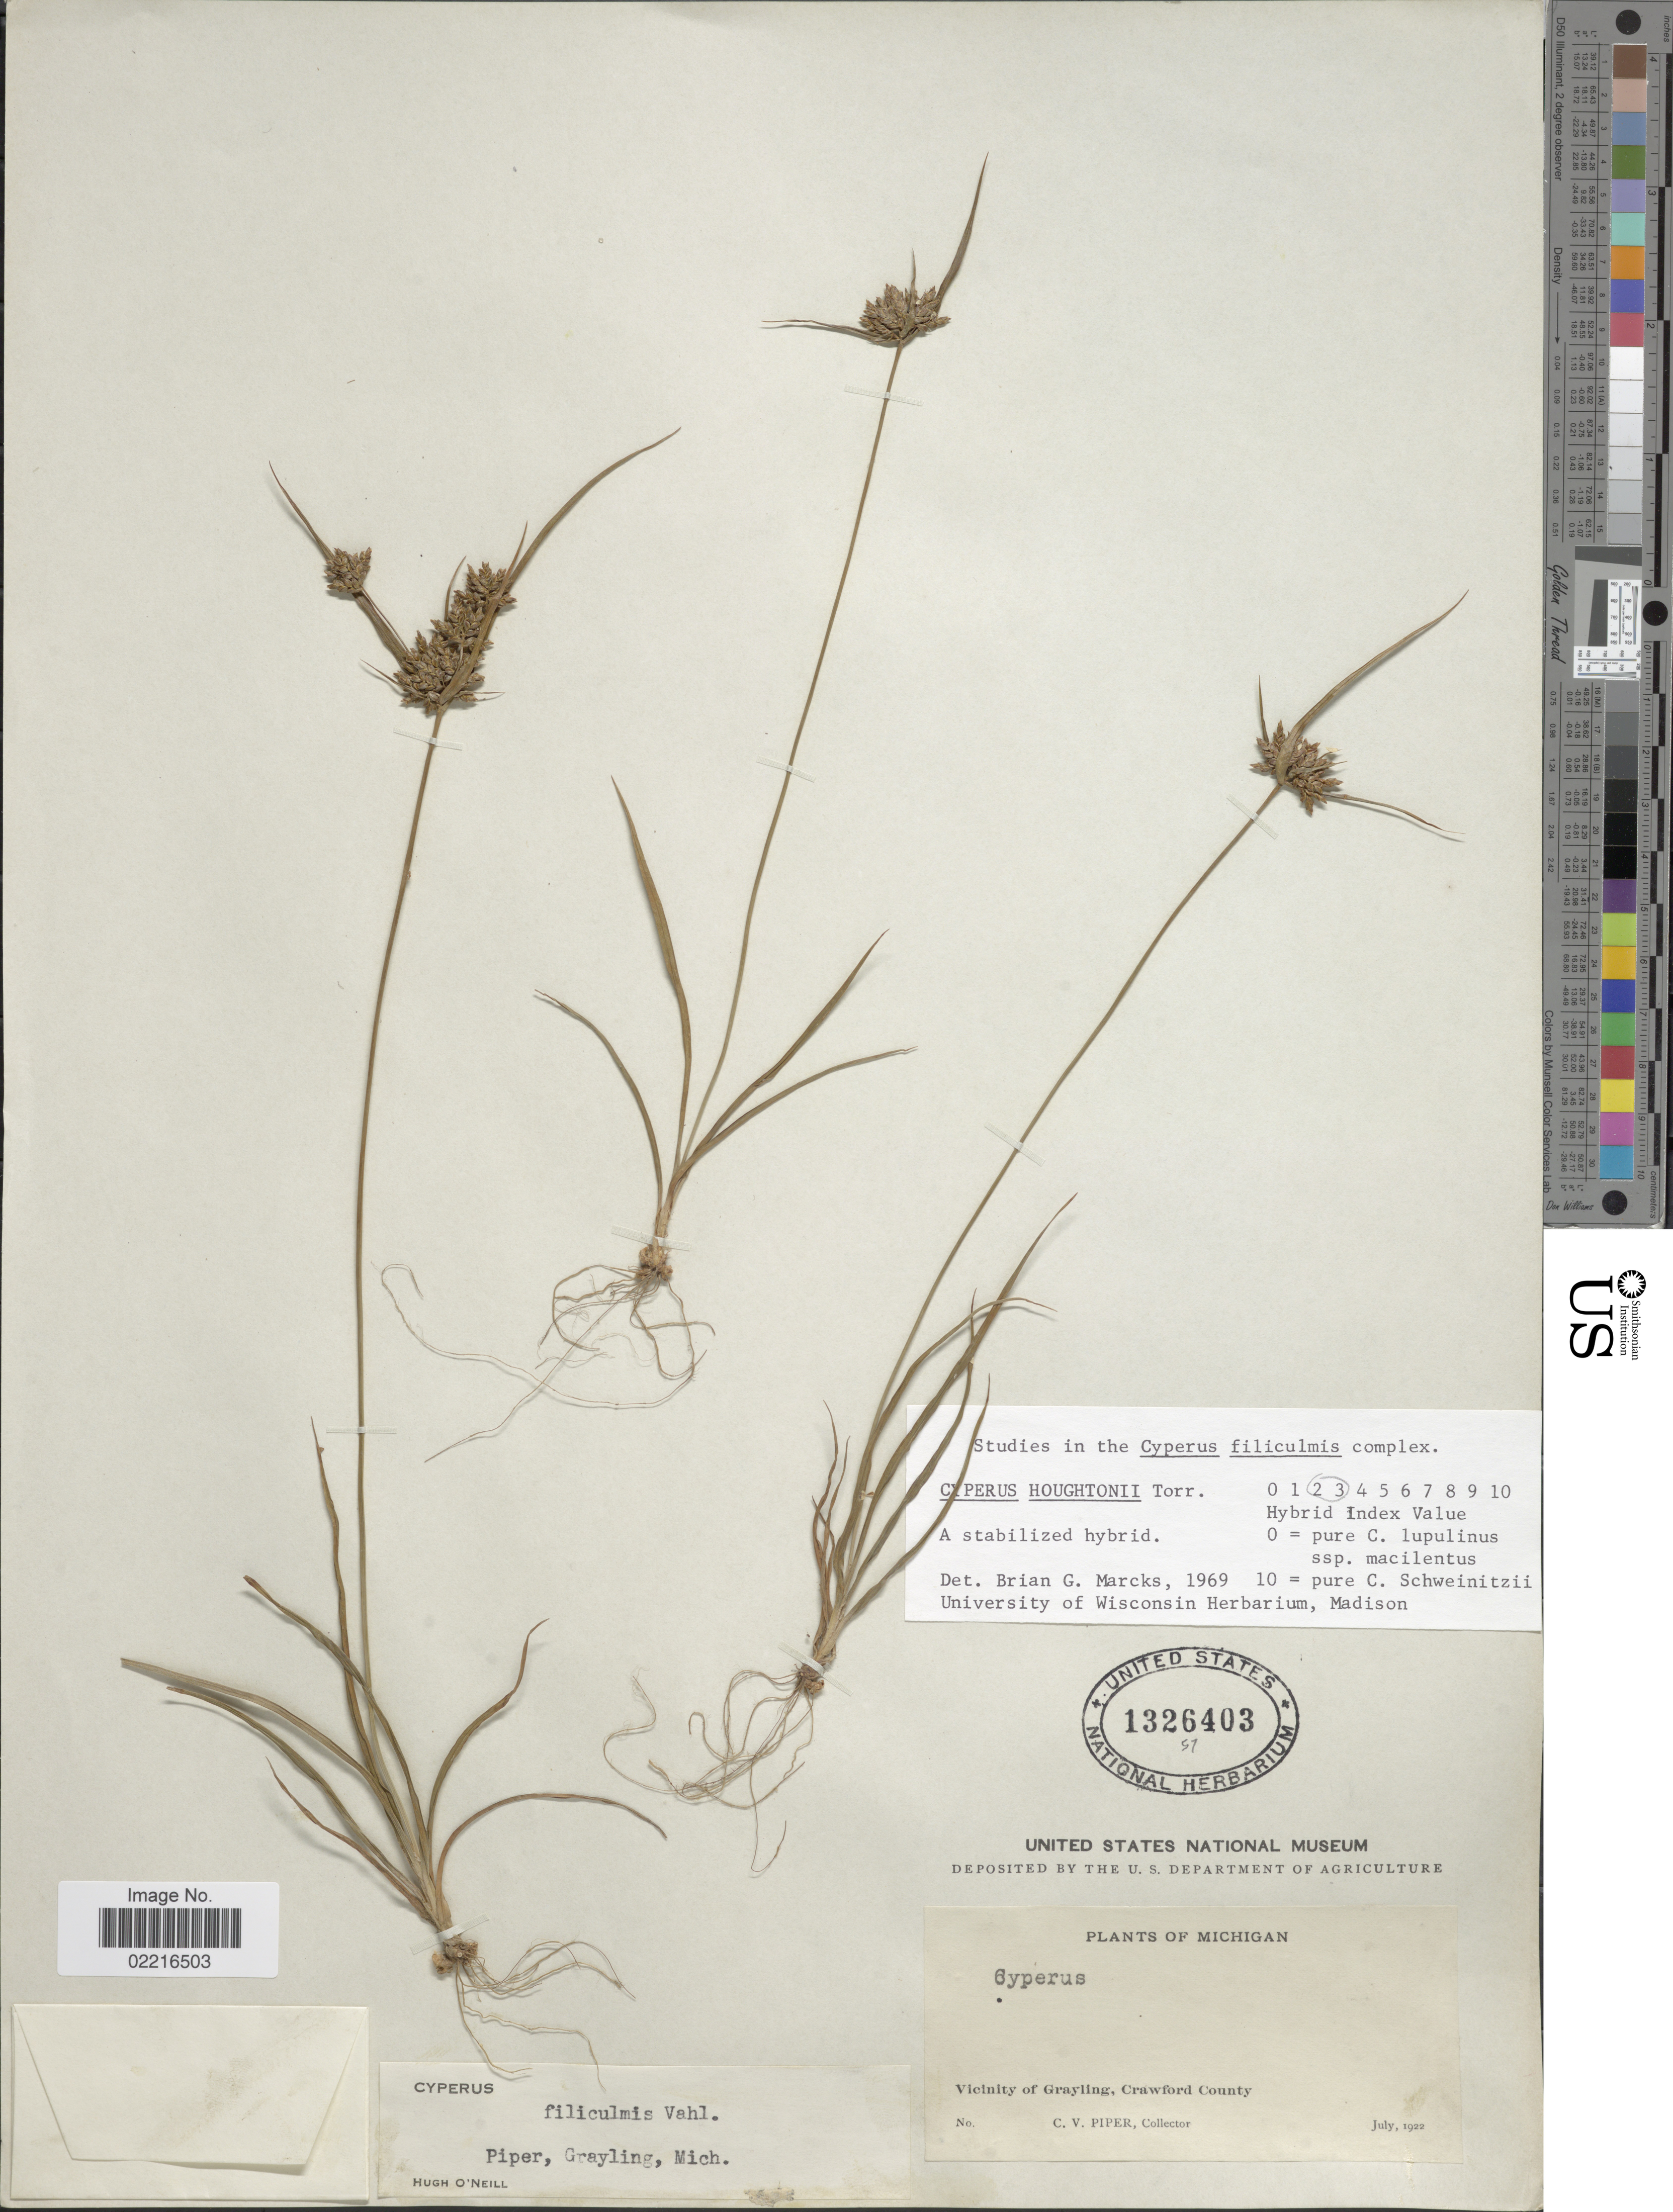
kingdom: Plantae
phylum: Tracheophyta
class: Liliopsida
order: Poales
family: Cyperaceae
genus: Cyperus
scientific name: Cyperus houghtonii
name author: Torr.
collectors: C. V. Piper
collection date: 1922-07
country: United States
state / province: Michigan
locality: Vicinity of Grayling, Crawford County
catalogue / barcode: US 1326403